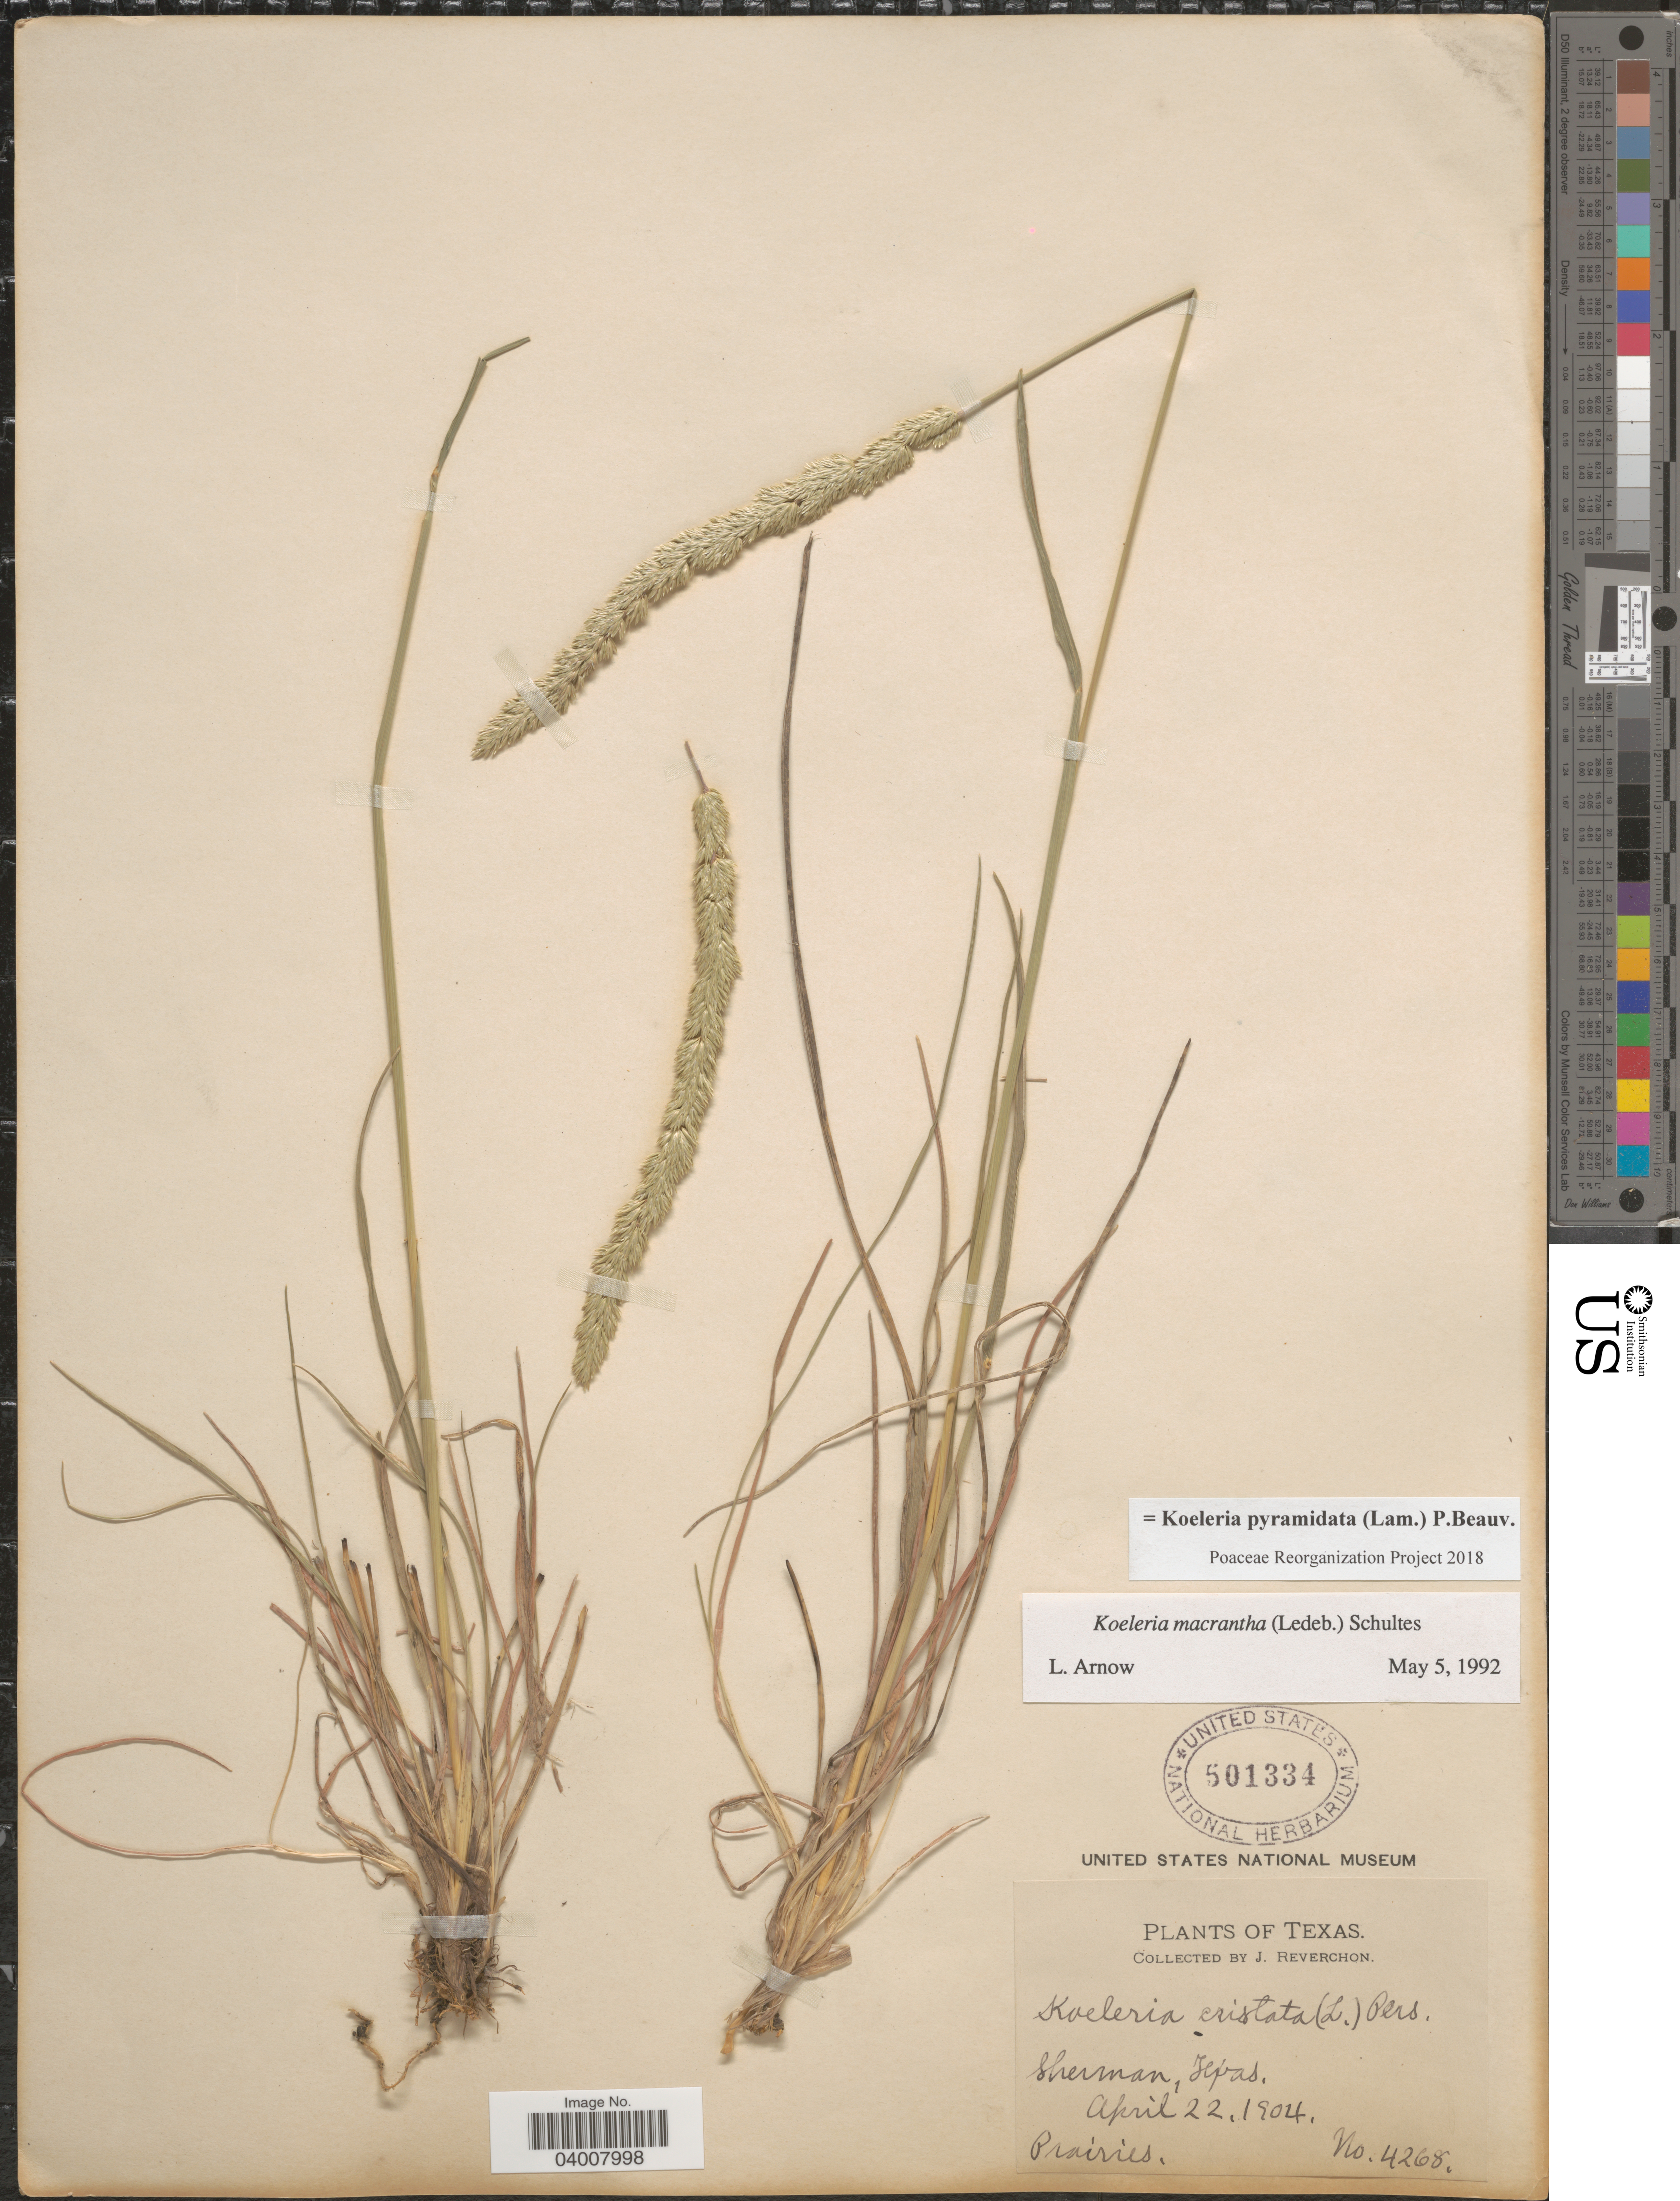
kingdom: Plantae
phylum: Tracheophyta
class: Liliopsida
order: Poales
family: Poaceae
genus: Koeleria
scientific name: Koeleria pyramidata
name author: (Lam.) P. Beauv.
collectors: J. Reverchon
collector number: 4268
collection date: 1904-04-22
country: United States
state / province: Texas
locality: Sherman.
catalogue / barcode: US 501334